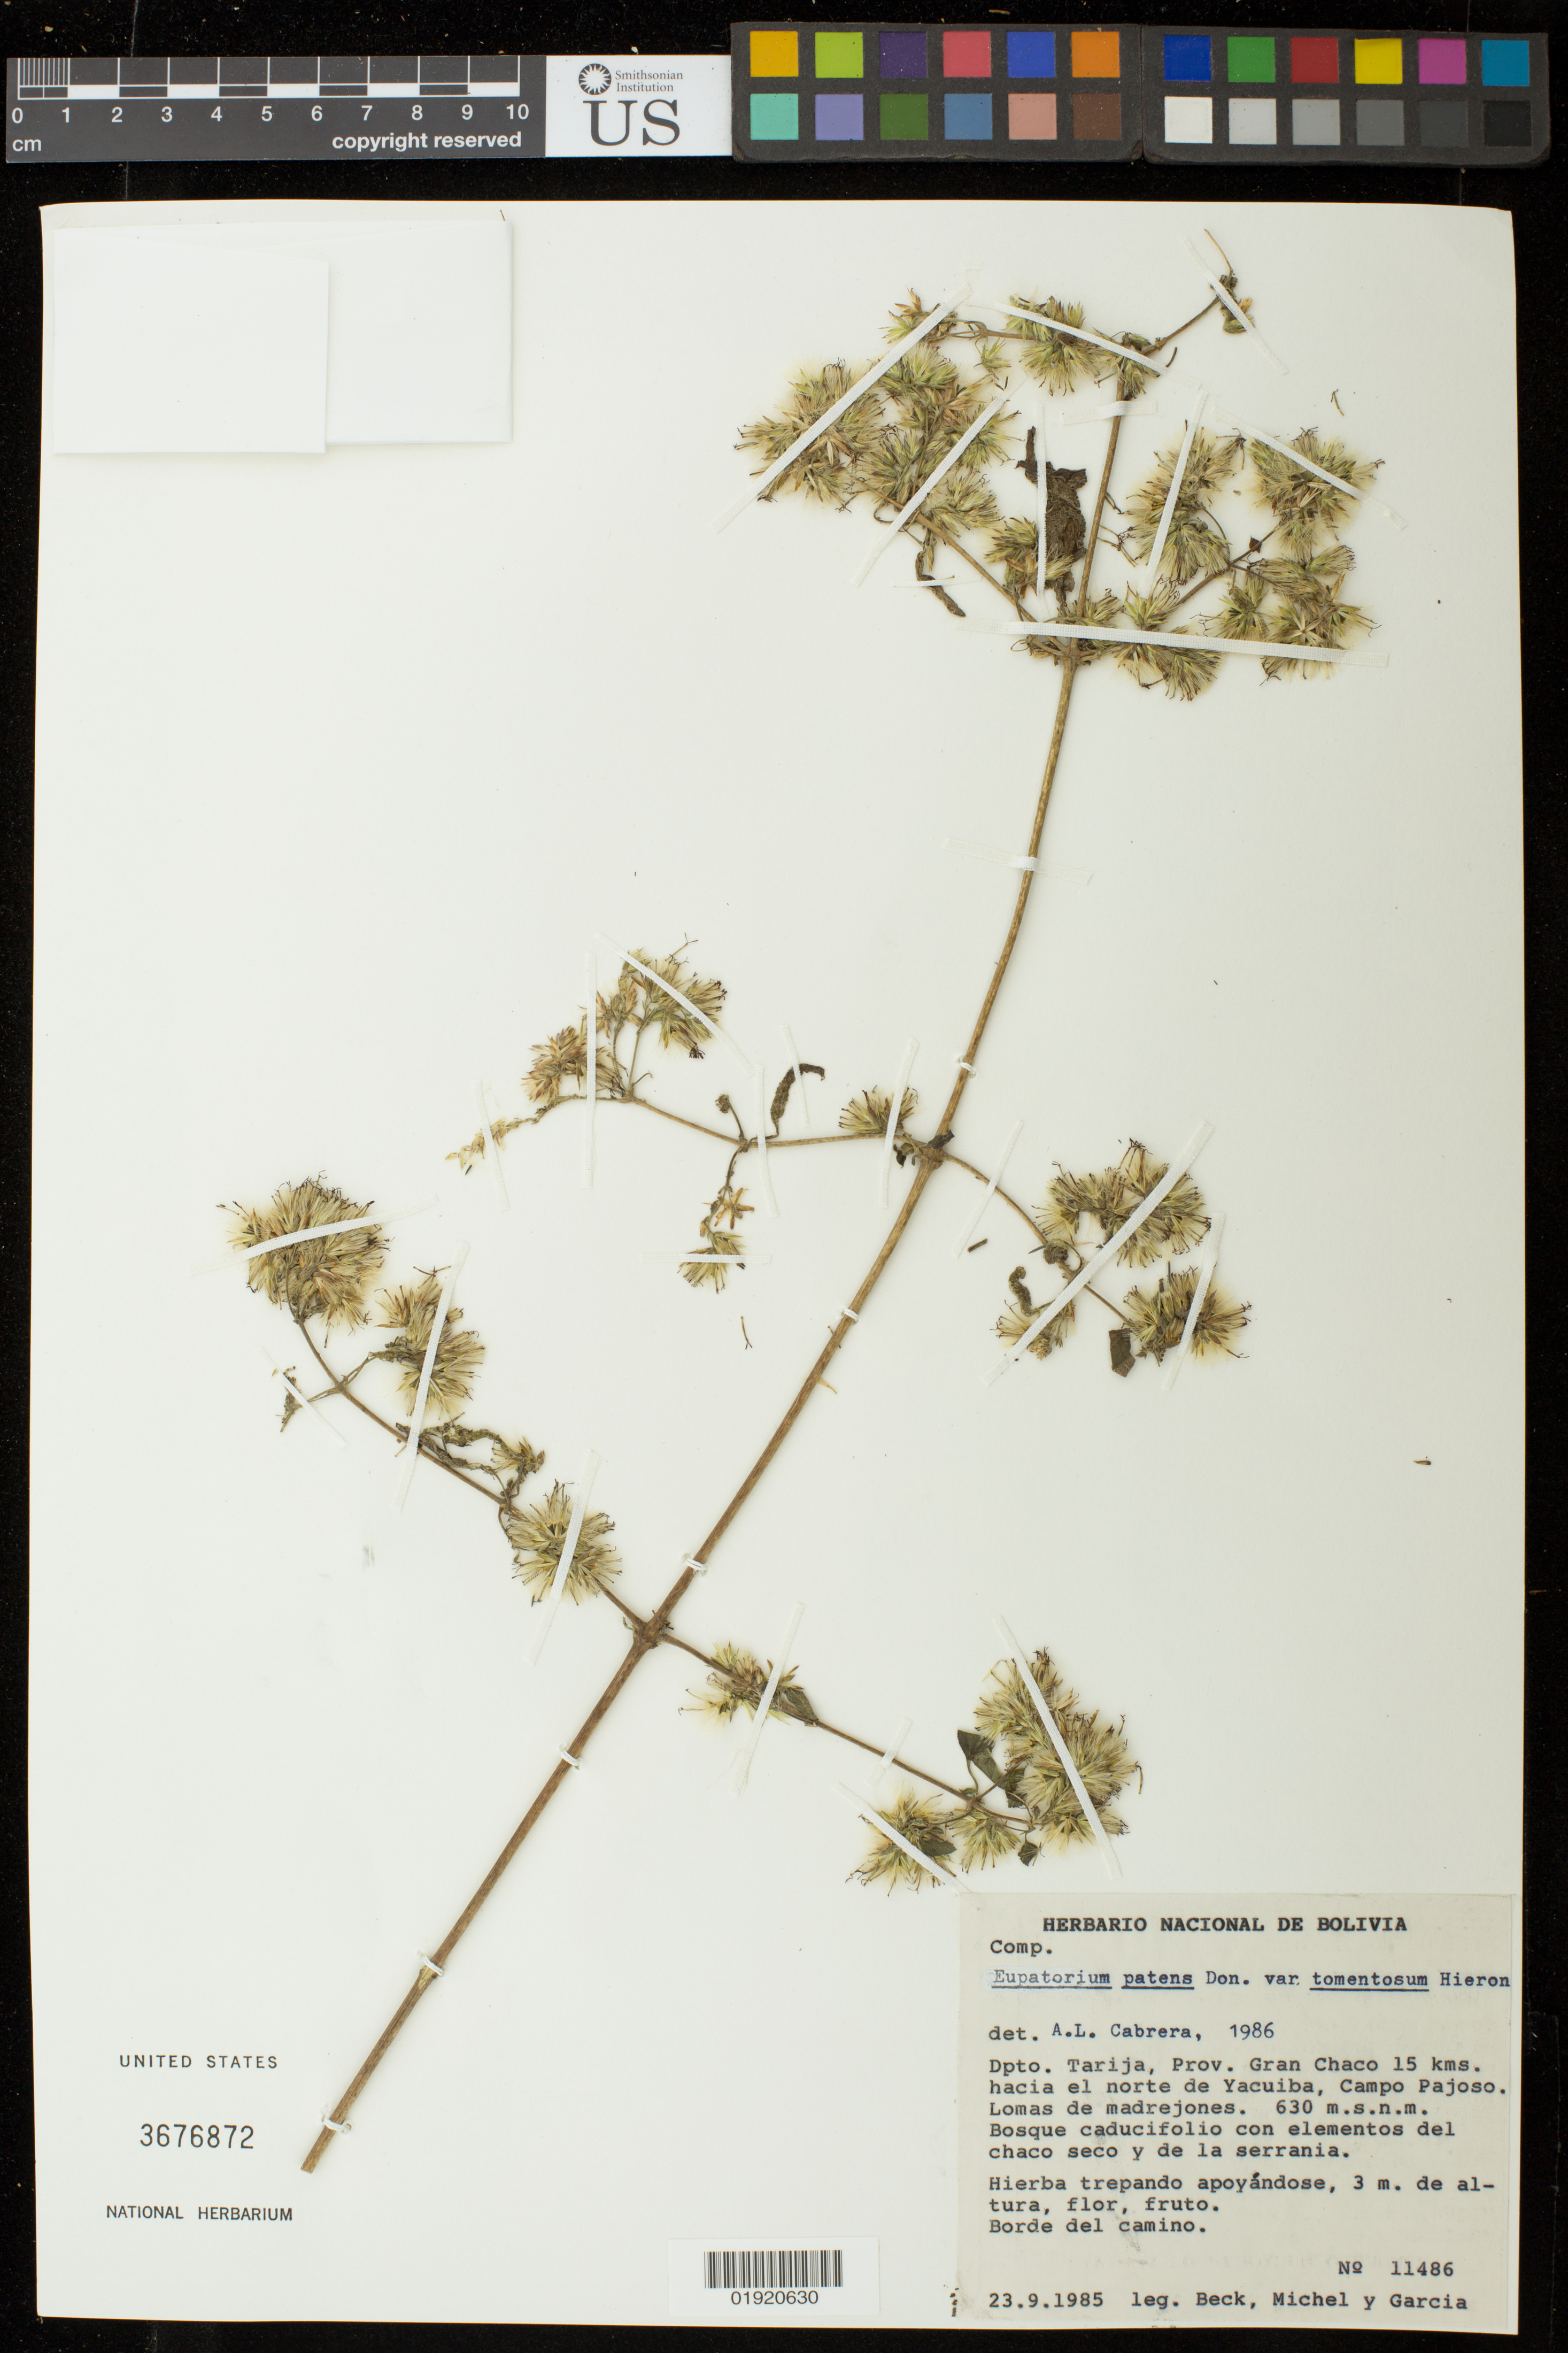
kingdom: Plantae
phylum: Tracheophyta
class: Magnoliopsida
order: Asterales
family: Asteraceae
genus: Eupatorium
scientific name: Eupatorium patens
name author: D. Don ex Hook. & Arn.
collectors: -- Beck, -. Michel & H. Garcia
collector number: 11486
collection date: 1985-09-23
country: Bolivia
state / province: Tarija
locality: Dpto. Tarija, Prov. Gran Chaco 15 kms. hacia el norte de Yacuiba, Campo Pajoso. Lomas de madrejones.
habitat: BOsque caducifolio con elementos del chaco seco y de la serrania. Borde del camino.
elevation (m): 630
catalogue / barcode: US 3676872